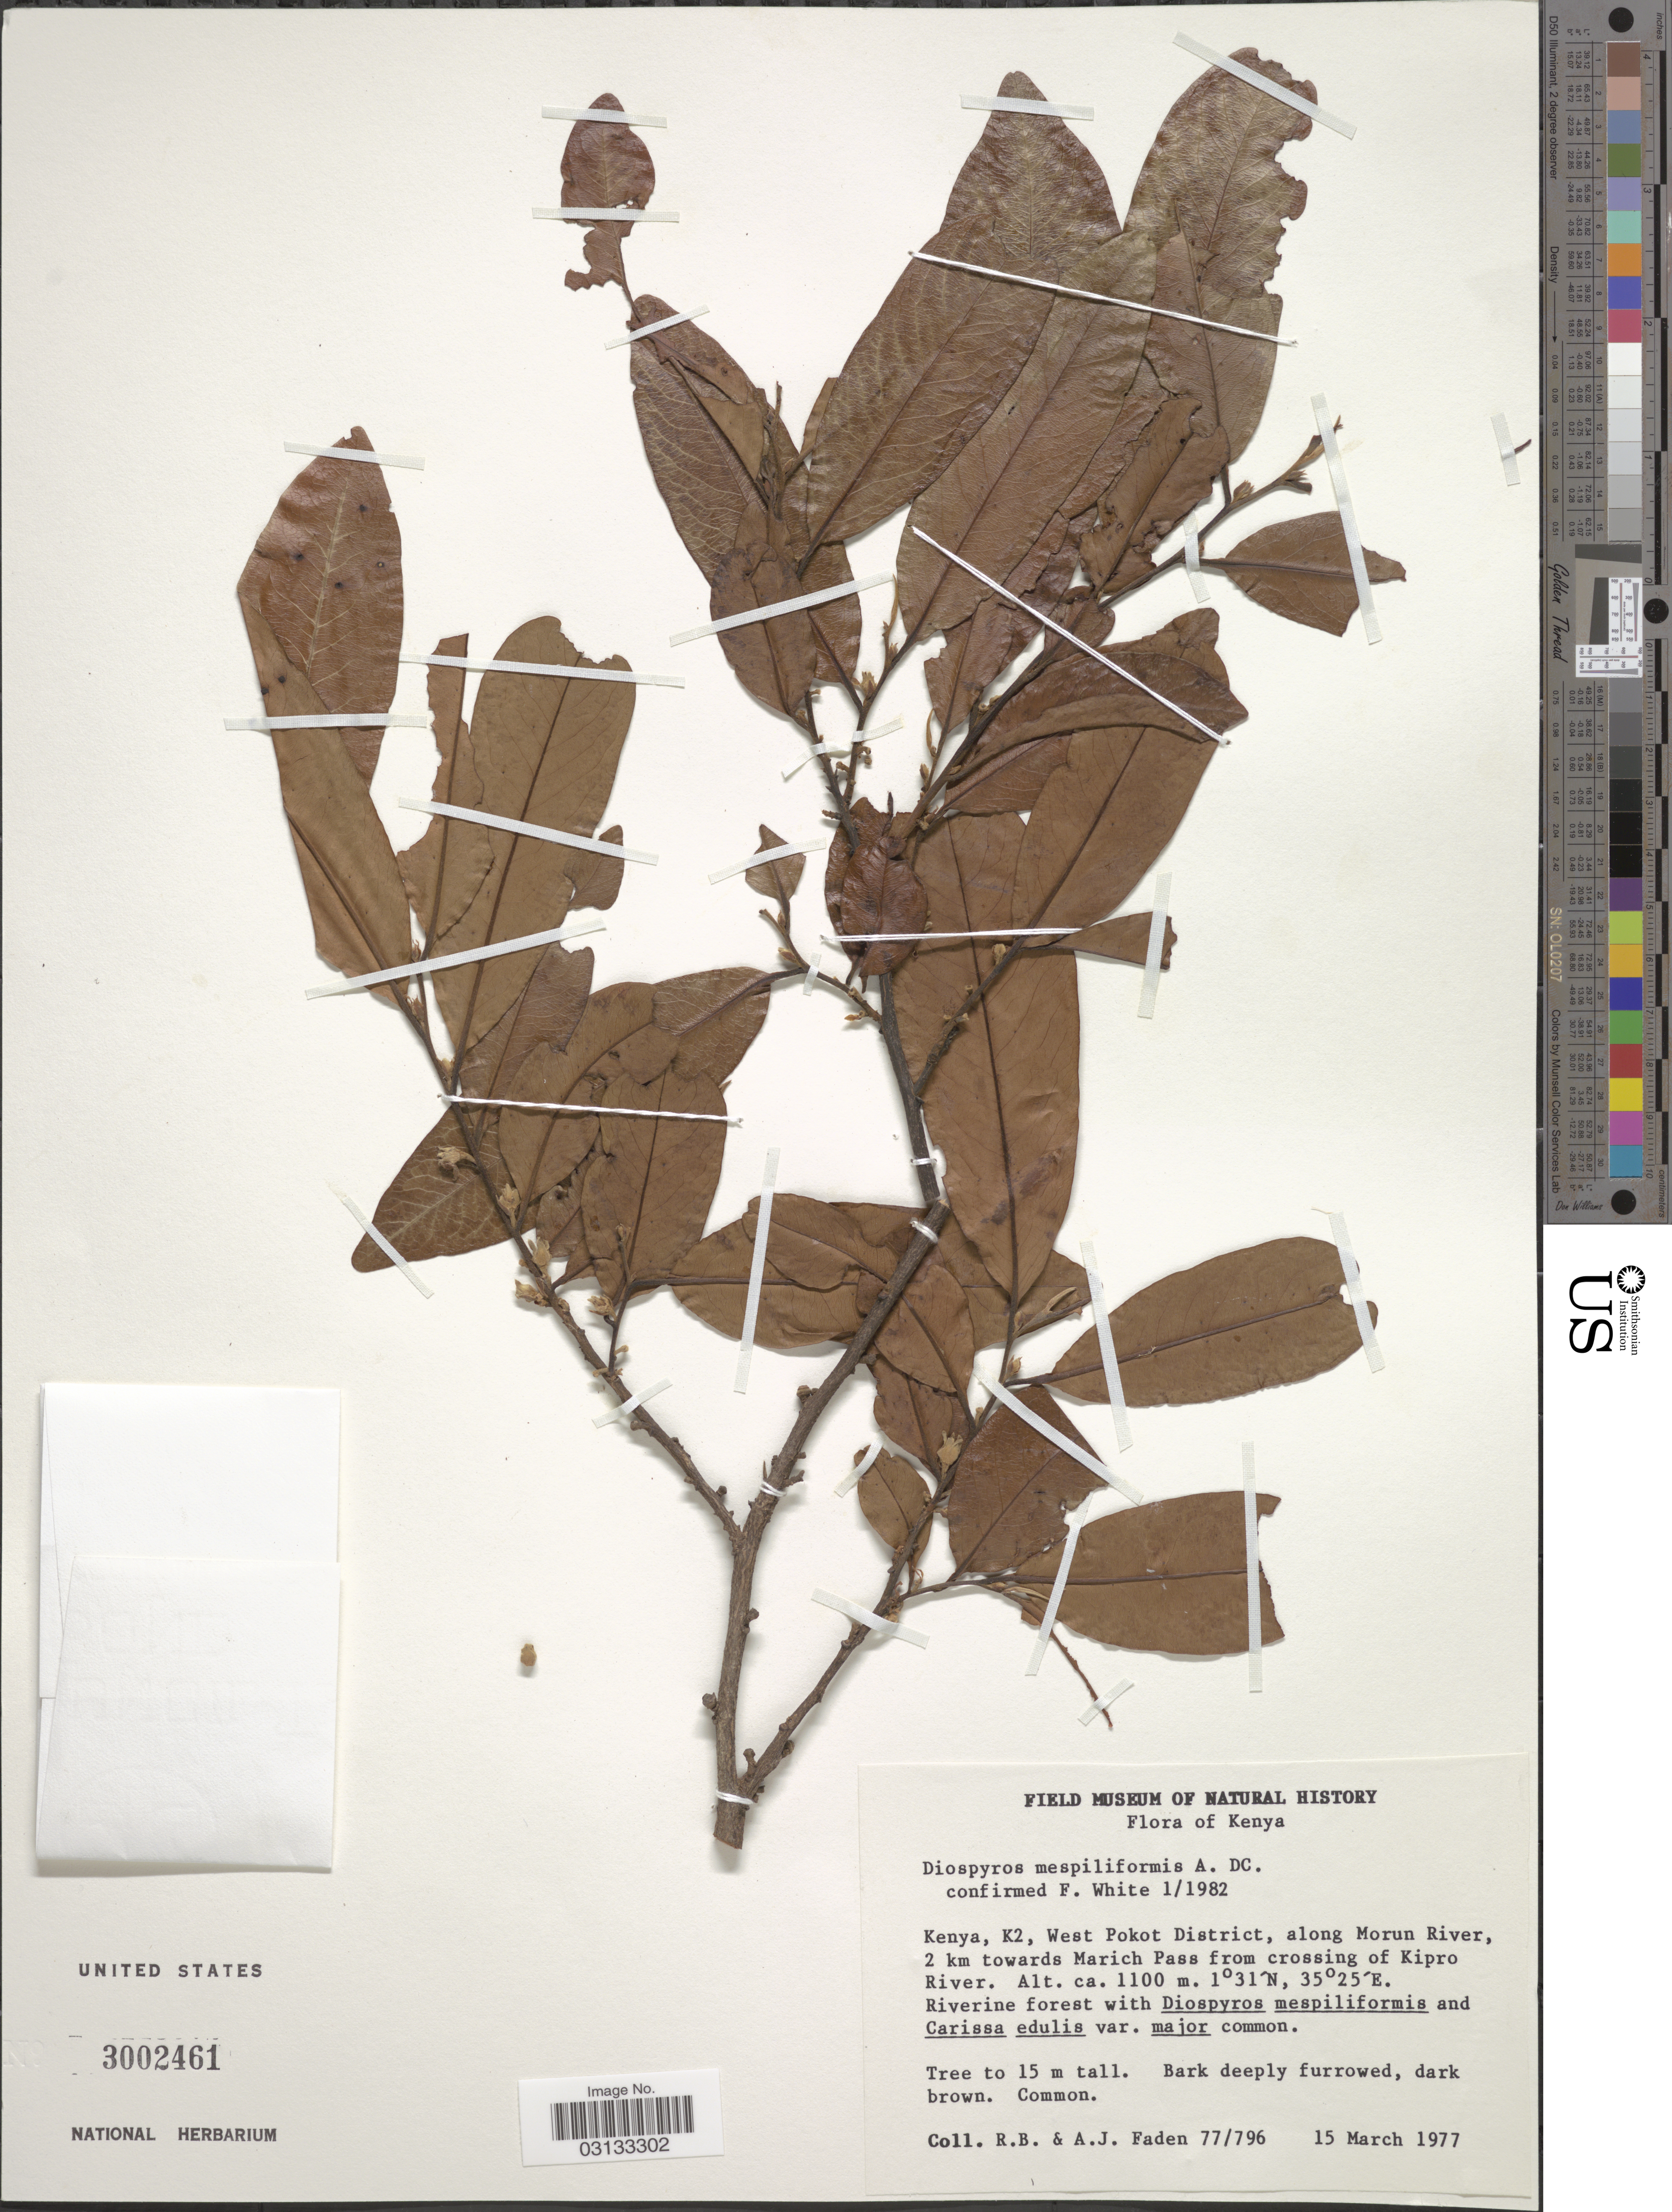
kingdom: Plantae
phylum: Tracheophyta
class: Magnoliopsida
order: Ericales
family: Ebenaceae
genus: Diospyros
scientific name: Diospyros mespiliformis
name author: Hochst. ex A. DC.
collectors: R. B. Faden & A. J. Faden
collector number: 77/796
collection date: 1977-03-15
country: Kenya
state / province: West Pokot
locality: K2, West Pokot District, along Morun River, 2 km towards Marich Pass from crossing of Kipro River.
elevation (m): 1100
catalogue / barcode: US 3002461